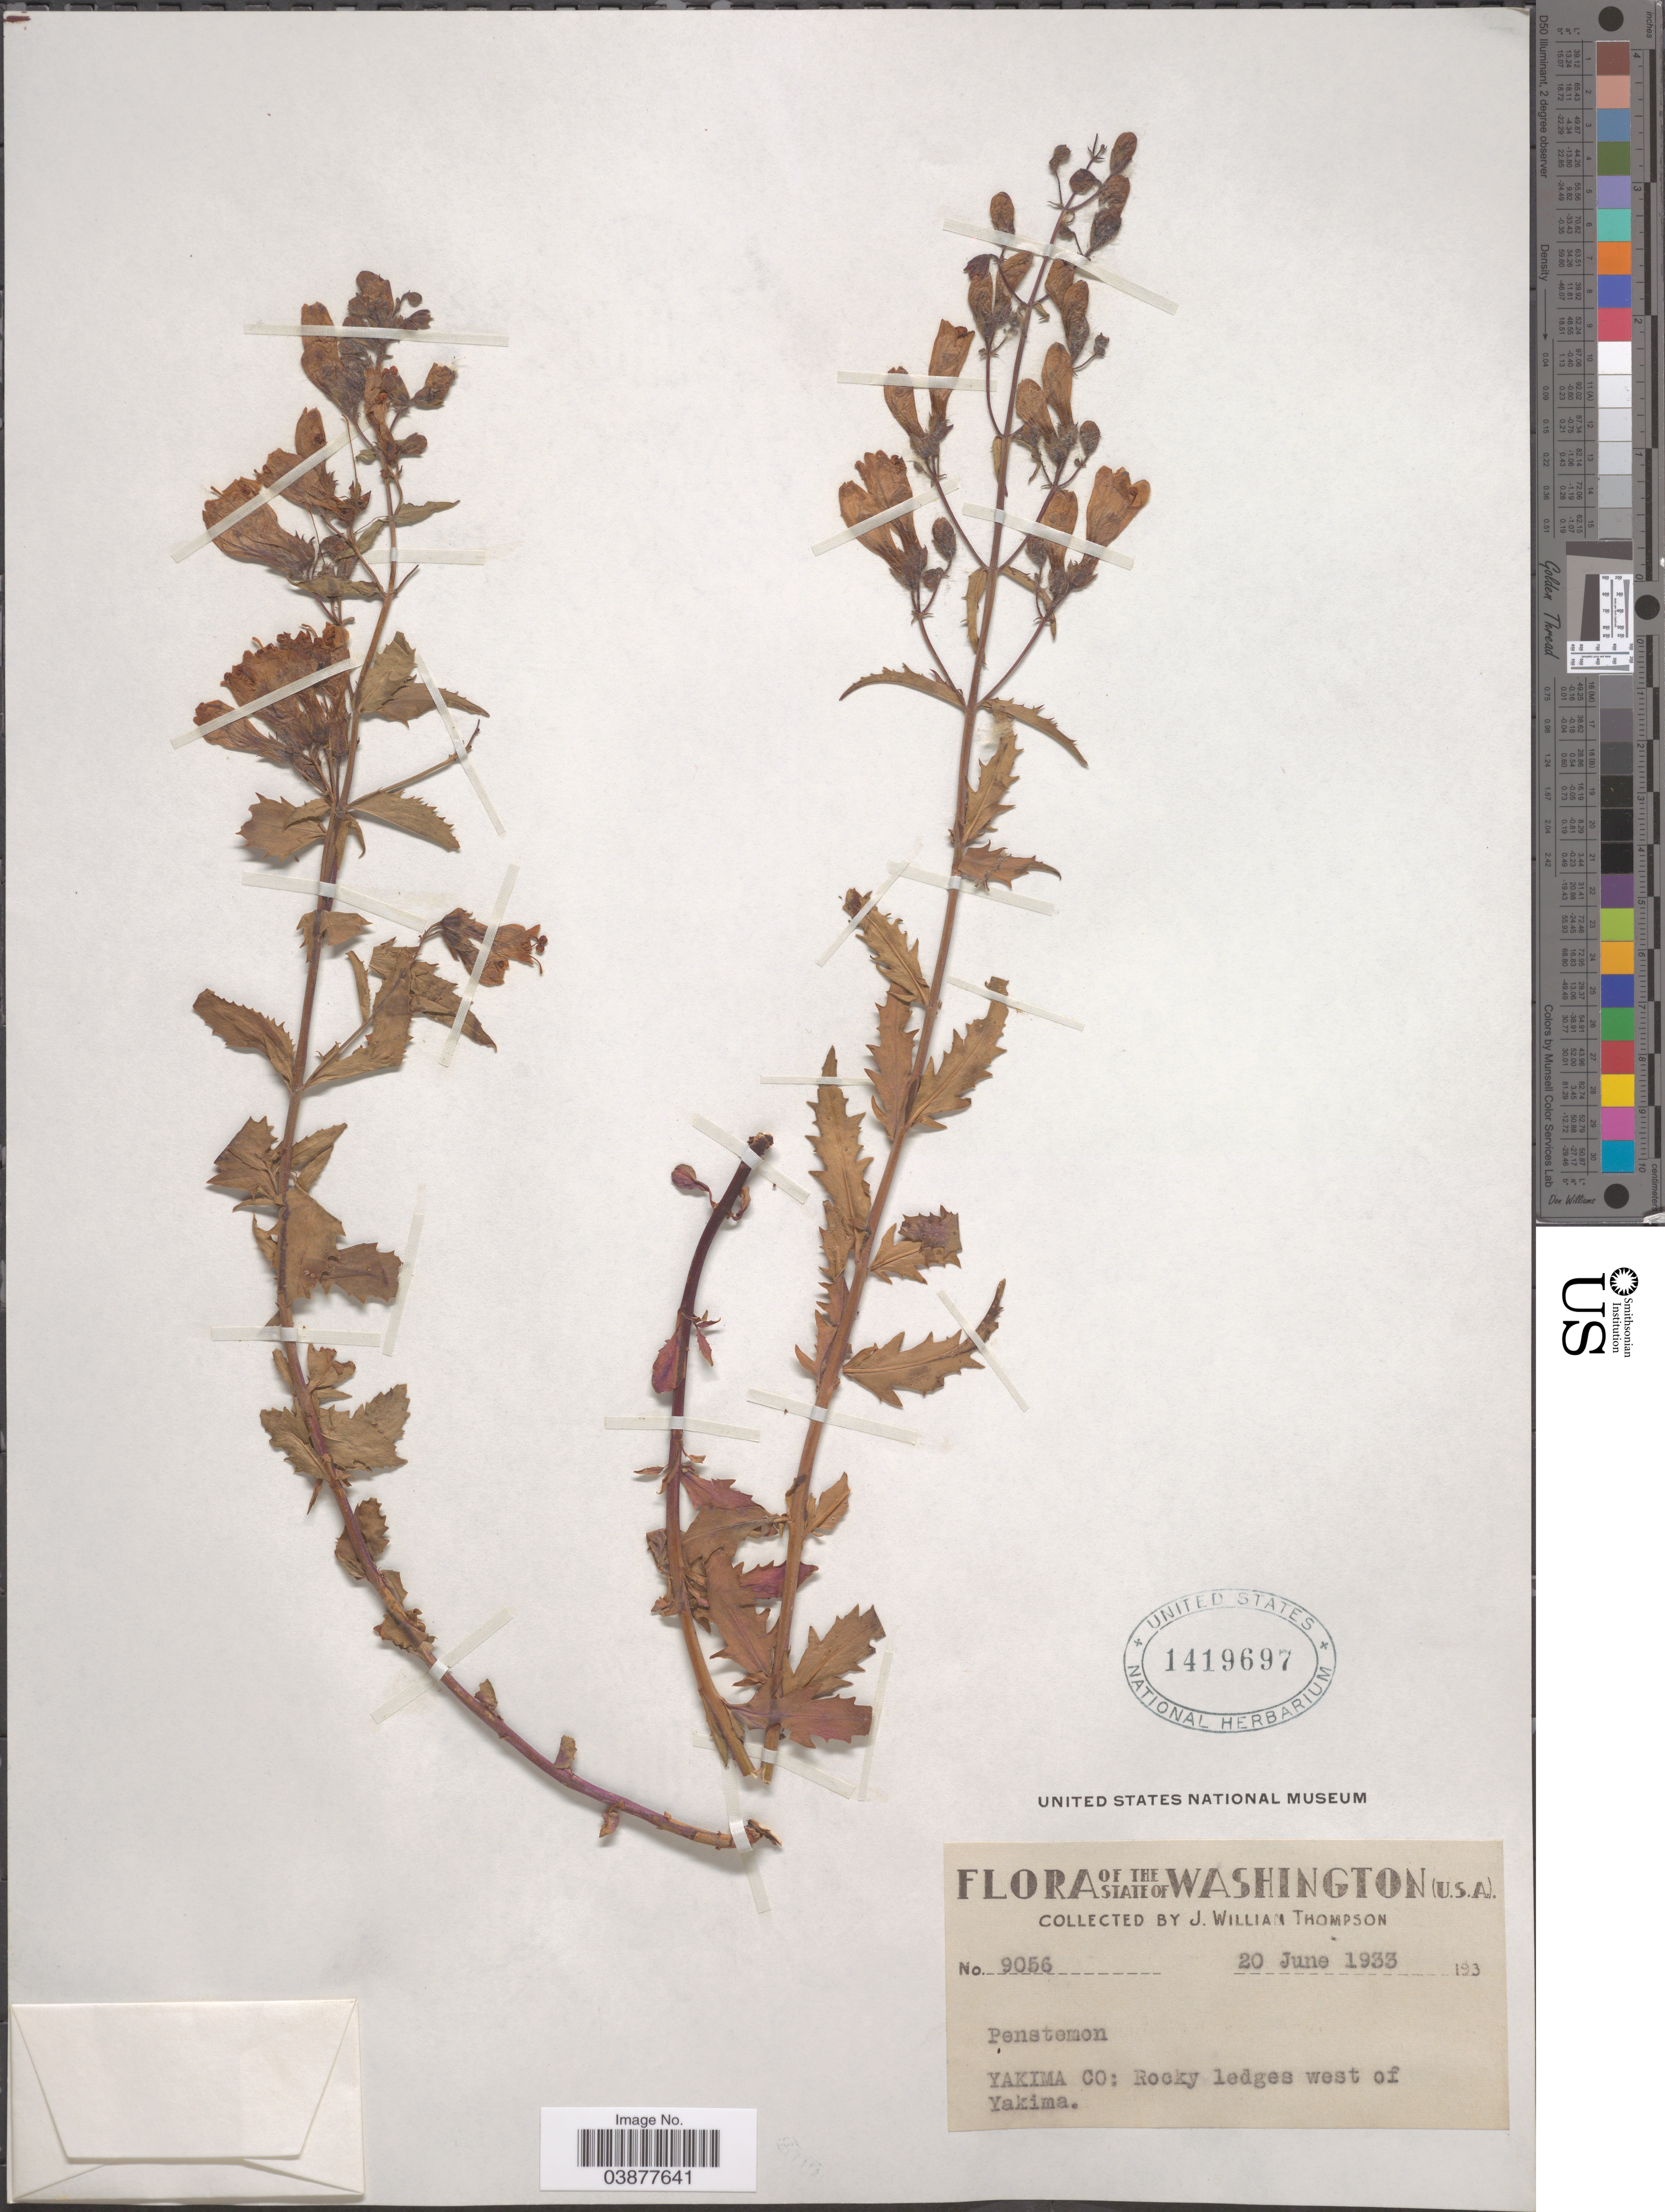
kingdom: Plantae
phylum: Tracheophyta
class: Magnoliopsida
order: Lamiales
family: Plantaginaceae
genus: Penstemon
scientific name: Penstemon richardsonii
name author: Douglas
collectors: J. W. Thompson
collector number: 9056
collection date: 1933-06-20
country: United States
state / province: Washington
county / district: Yakima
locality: Yakima Co: Rocky ledges west of Yakima.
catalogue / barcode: US 1419697